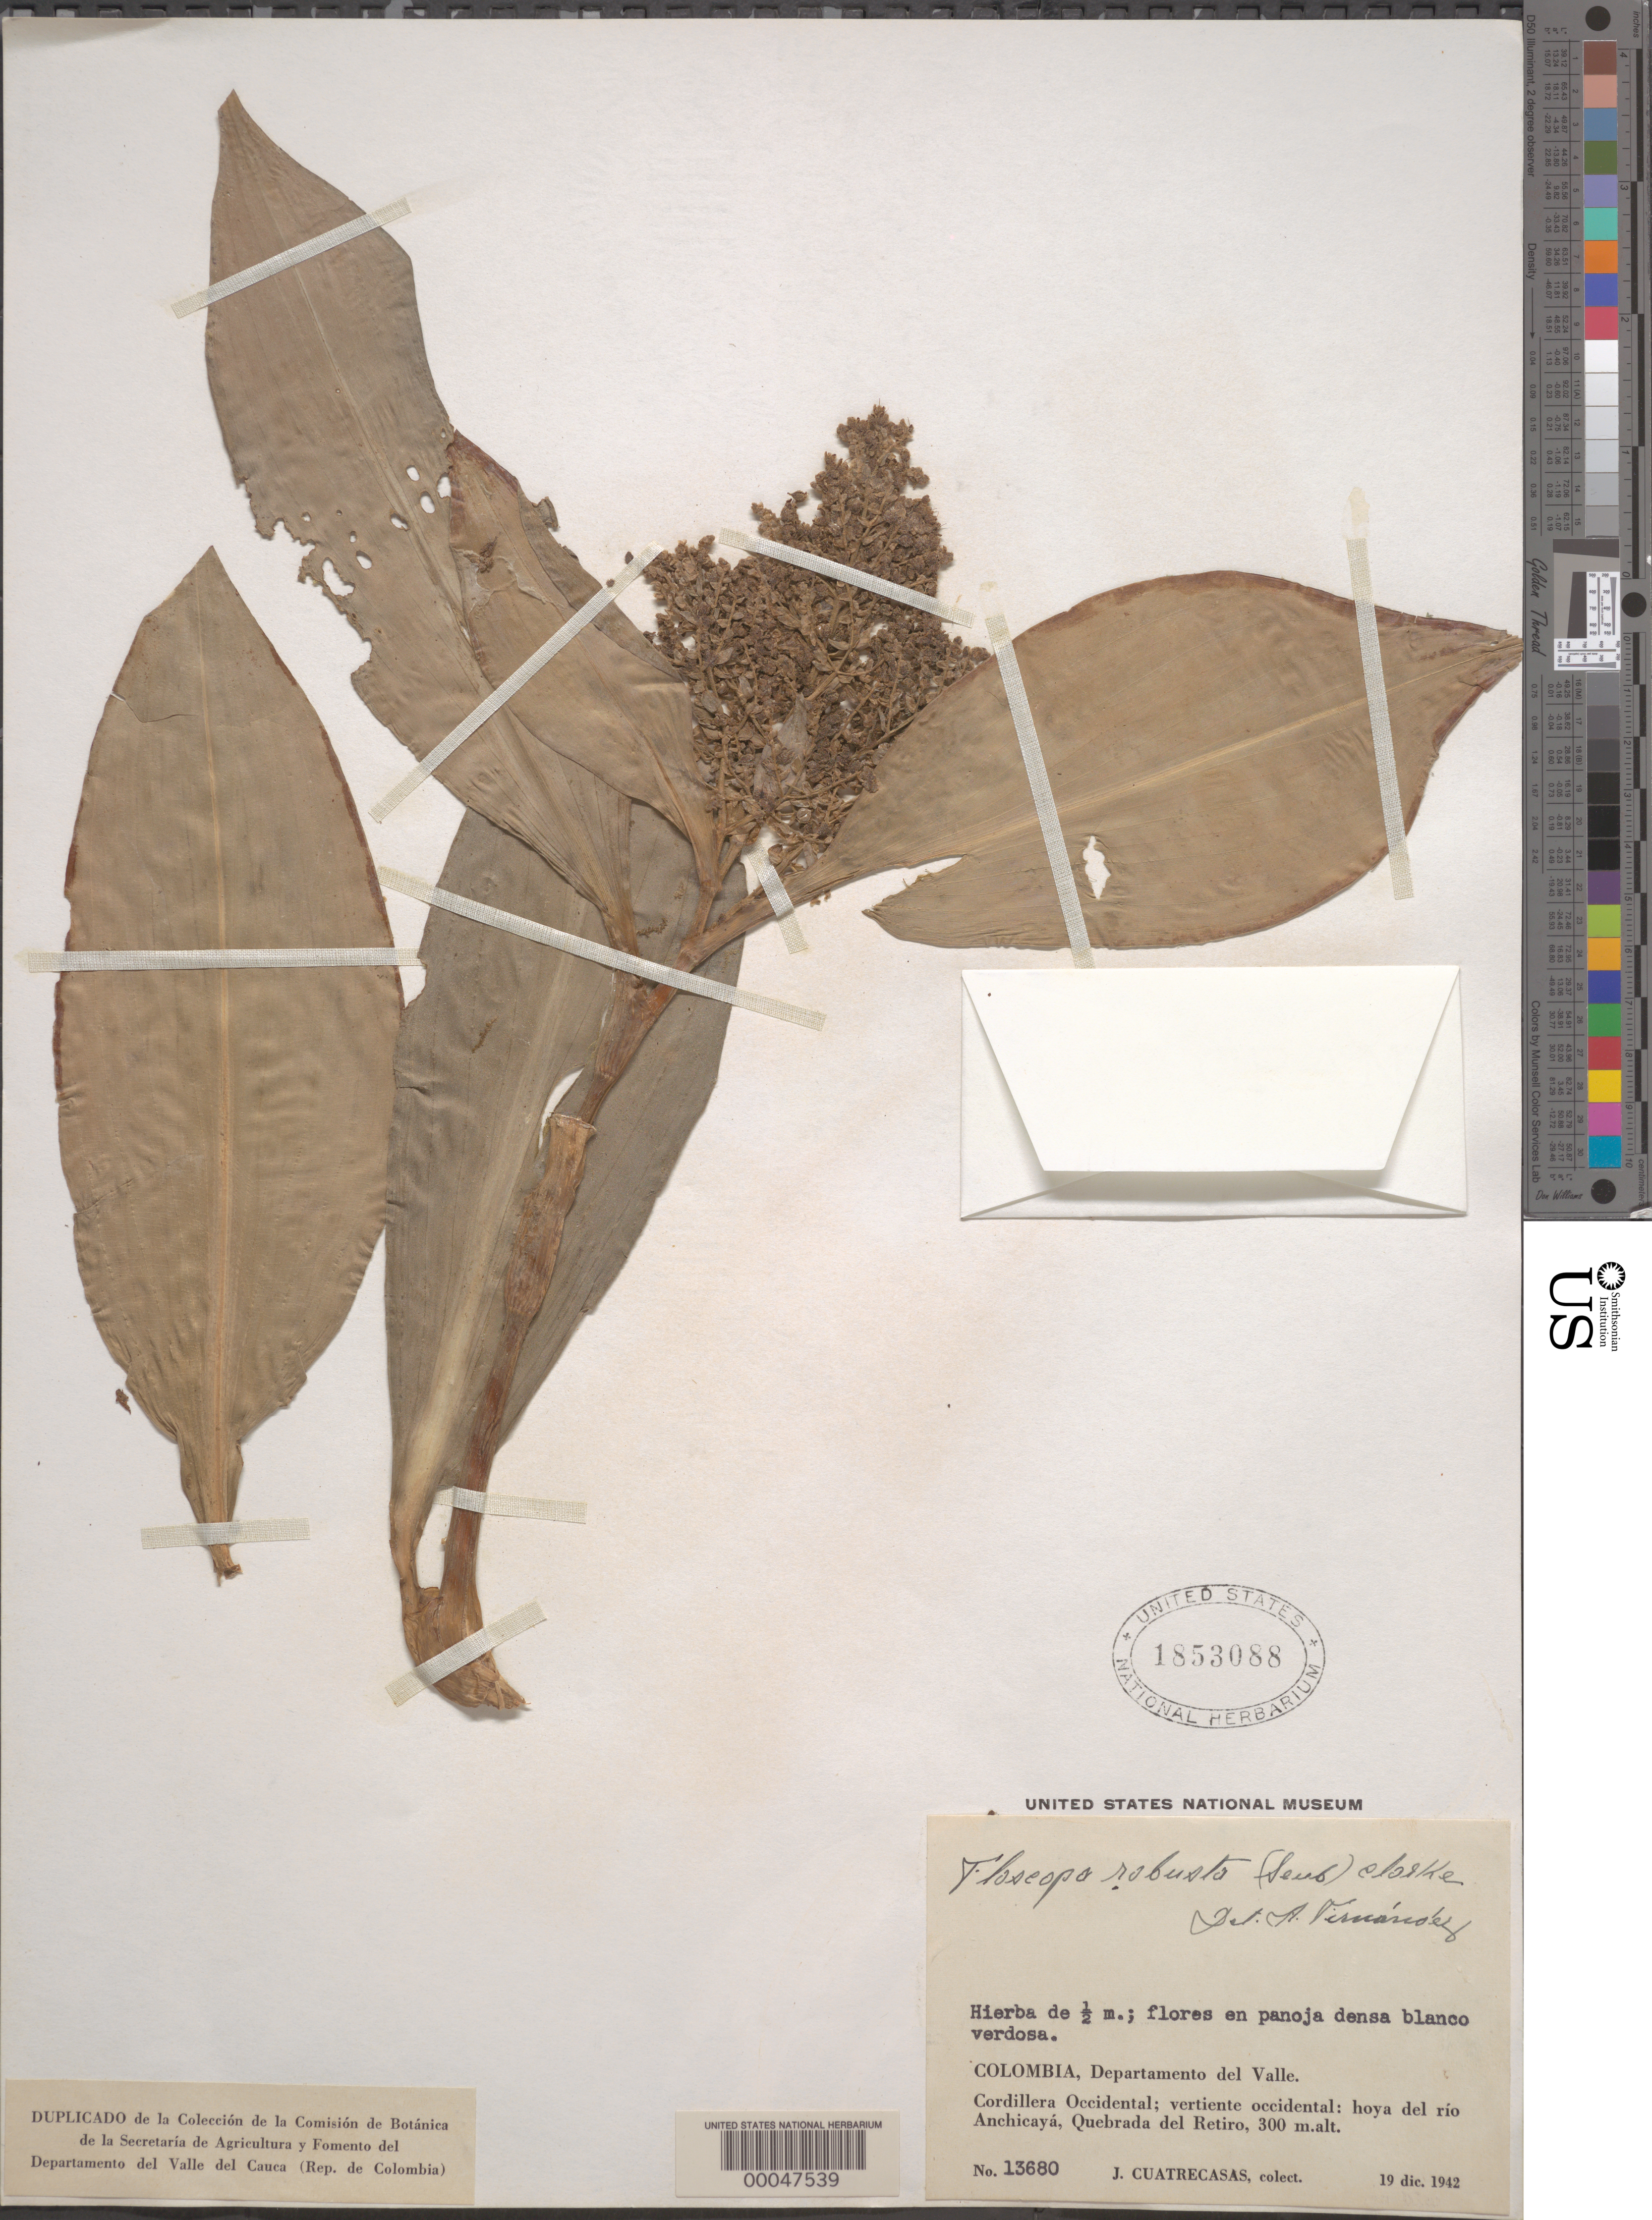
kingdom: Plantae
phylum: Tracheophyta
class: Liliopsida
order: Commelinales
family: Commelinaceae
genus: Floscopa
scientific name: Floscopa robusta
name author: (Seub.) C.B. Clarke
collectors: J. Cuatrecasas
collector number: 13680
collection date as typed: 19 Dec 1942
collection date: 1942-12-19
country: Colombia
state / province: Valle del Cauca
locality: Cordillera Occidental, enar Rio Anchicaya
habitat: Dense thicket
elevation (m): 300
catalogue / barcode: US 1853088